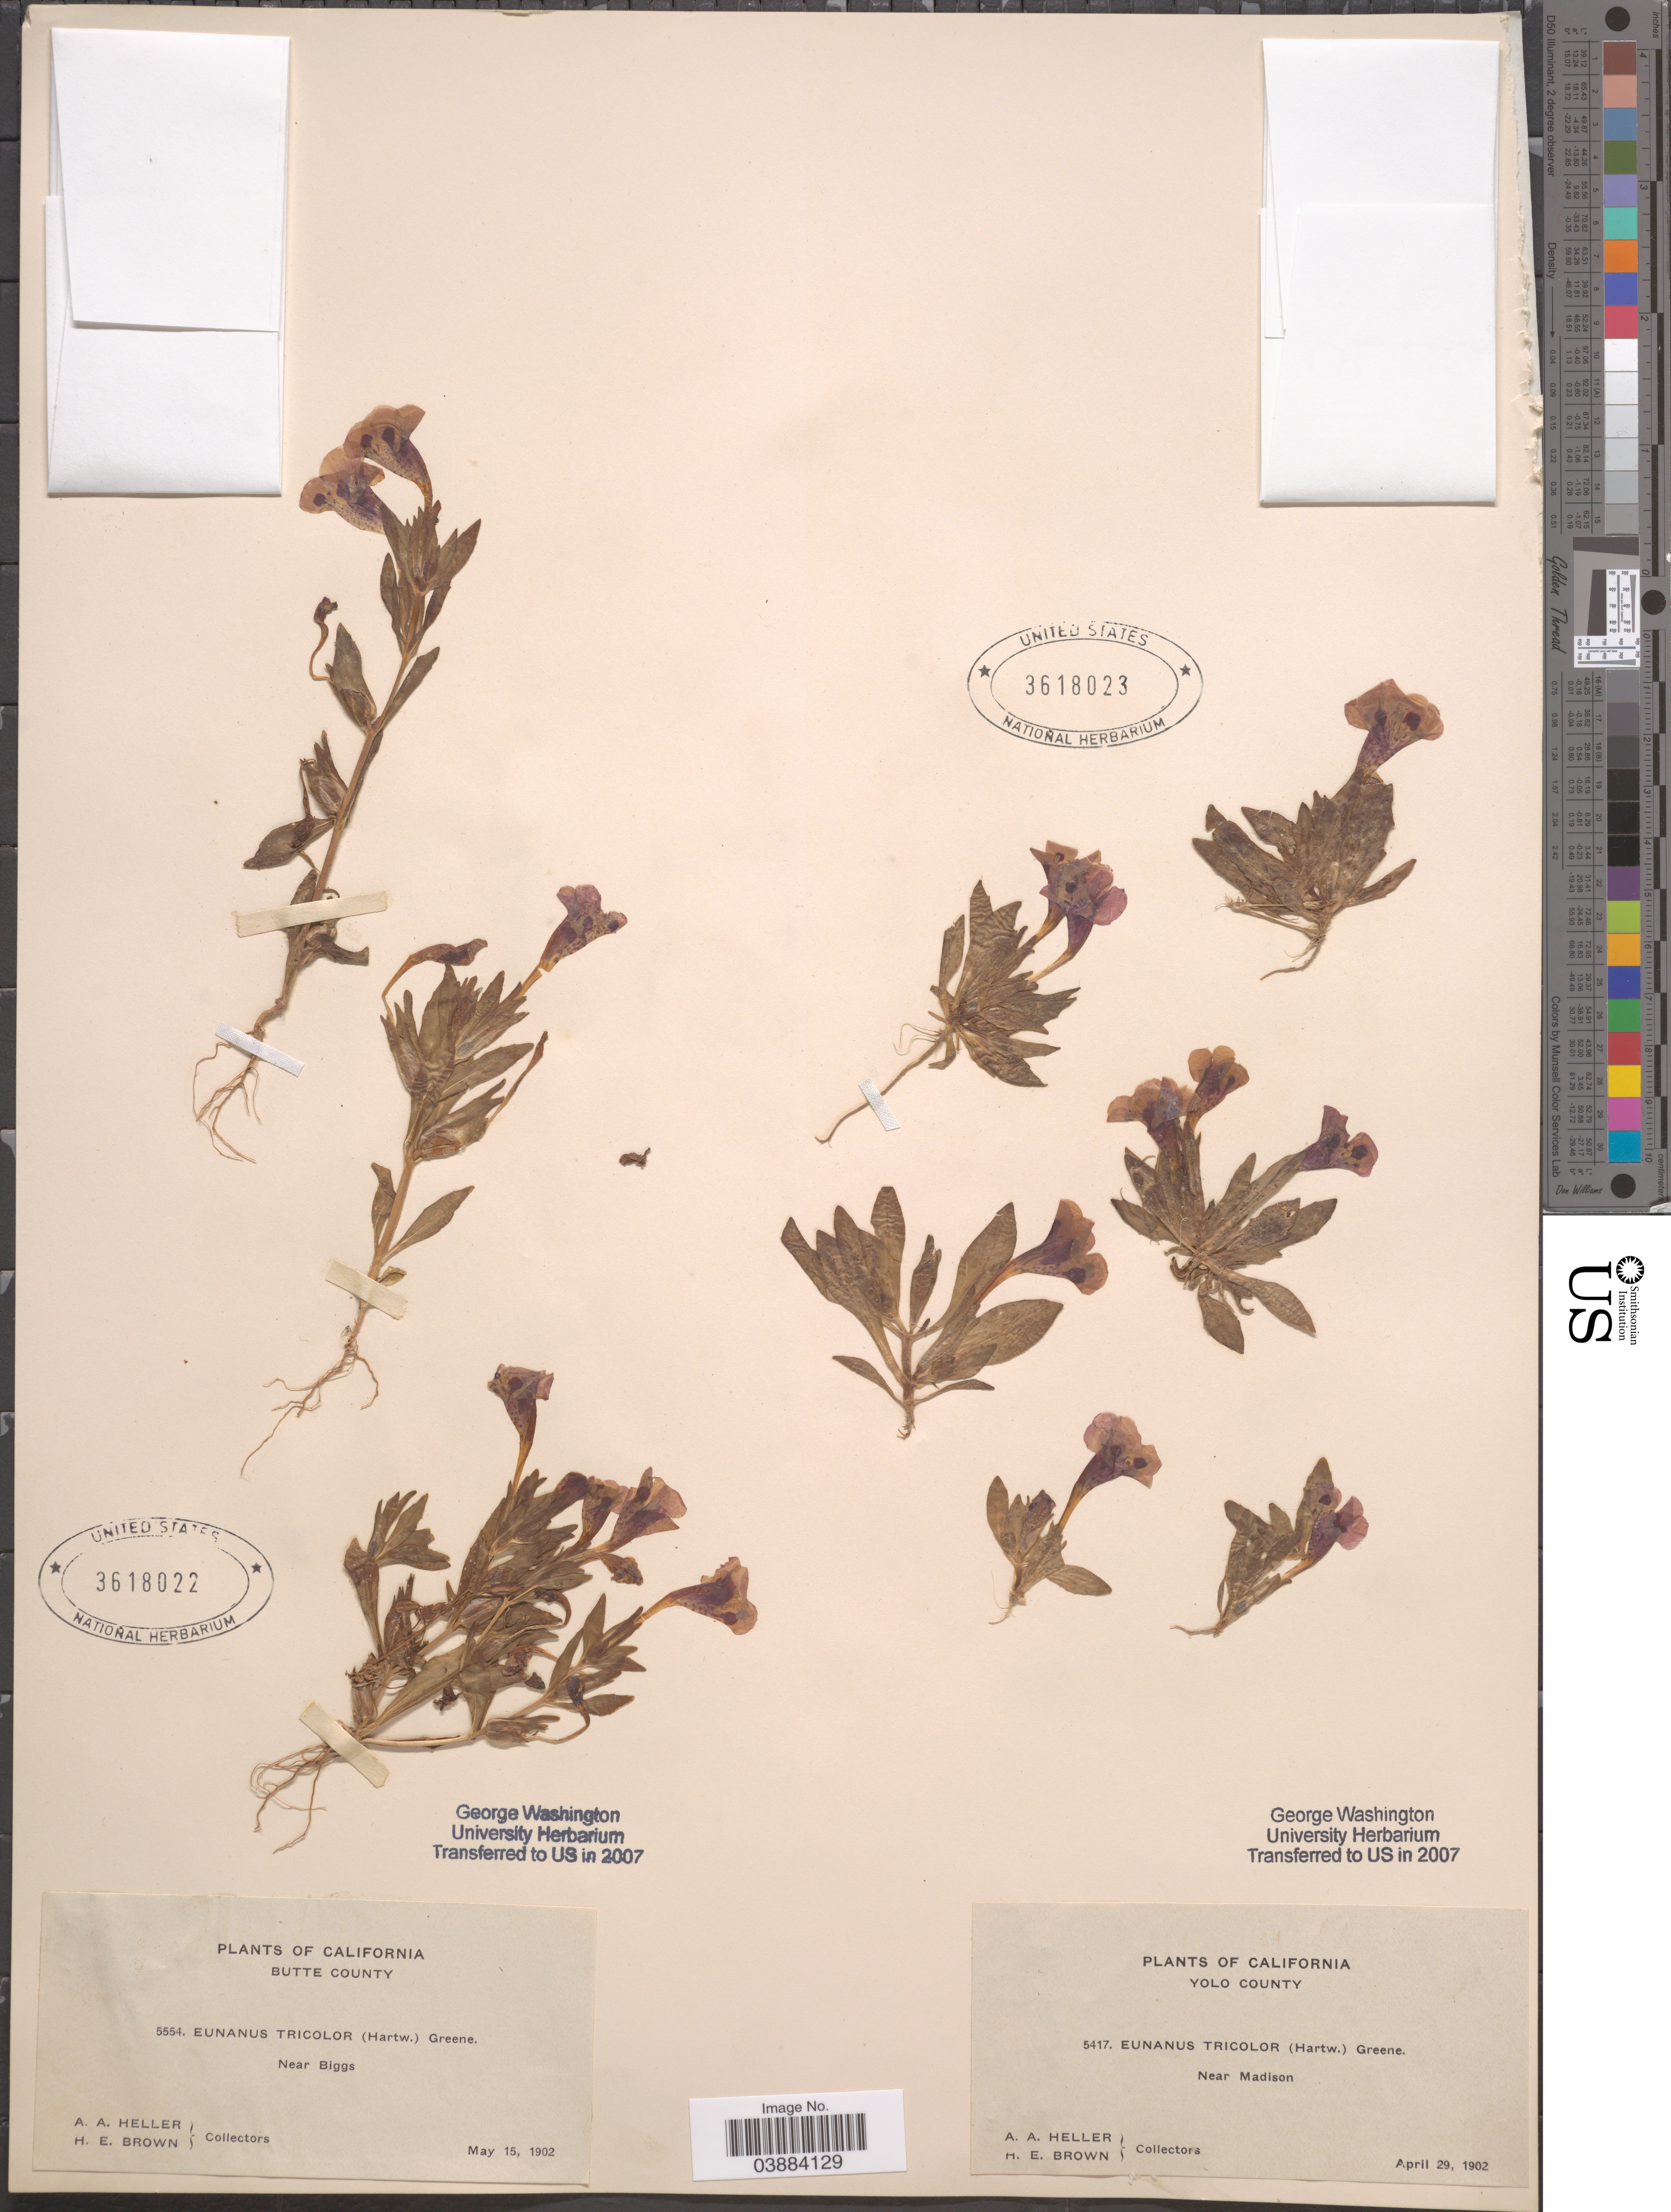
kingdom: Plantae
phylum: Tracheophyta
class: Magnoliopsida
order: Lamiales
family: Phrymaceae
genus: Eunanus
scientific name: Eunanus tricolor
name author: (Hartw. ex Lindl.) Greene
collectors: A. A. Heller & H. E. Brown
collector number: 5417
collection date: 1902-04-29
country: United States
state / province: California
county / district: Yolo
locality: Yolo County. Near Madison.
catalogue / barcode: US 3618023